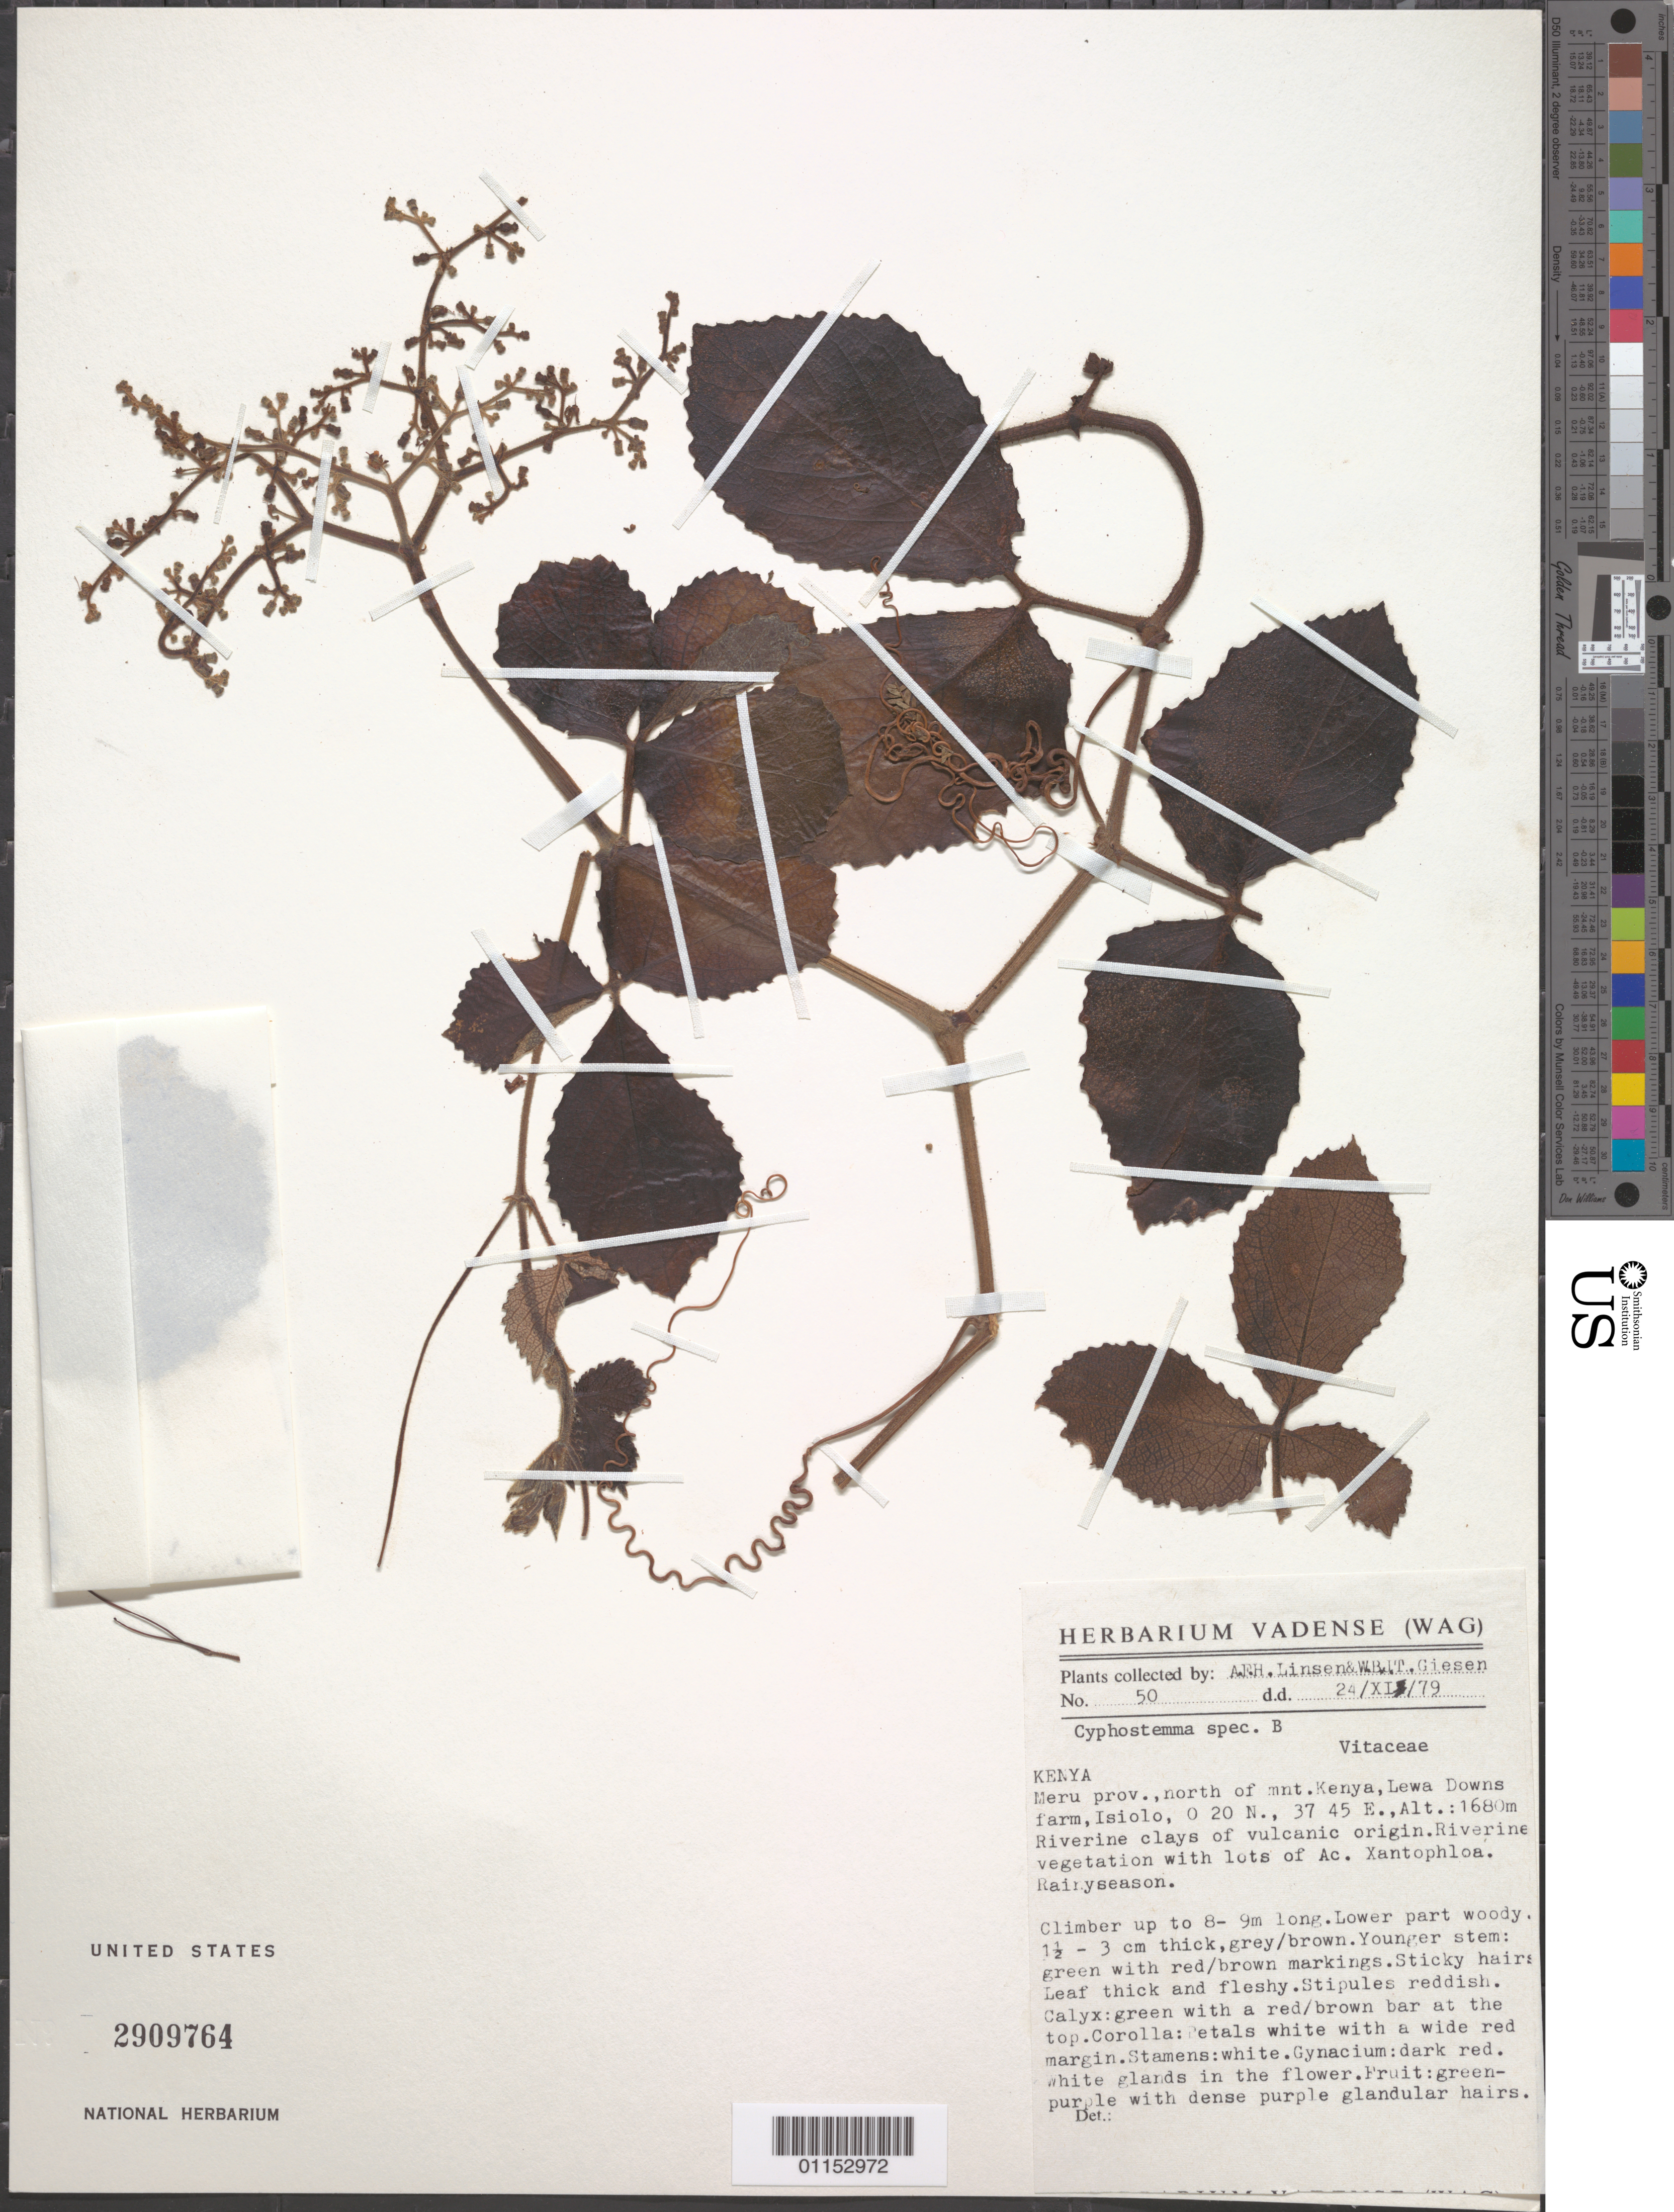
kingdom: Plantae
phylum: Tracheophyta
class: Magnoliopsida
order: Vitales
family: Vitaceae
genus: Cissus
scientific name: Cissus sp.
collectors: A. Linsen & W. Giesen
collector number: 50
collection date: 1979-11-24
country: Kenya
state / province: Meru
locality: N of Mt Kenya, Lewa Downs farm, Isiolo.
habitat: Riverine clays of vulcanic origin. Climber. Lower part woody.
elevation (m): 1680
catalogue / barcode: US 2909764